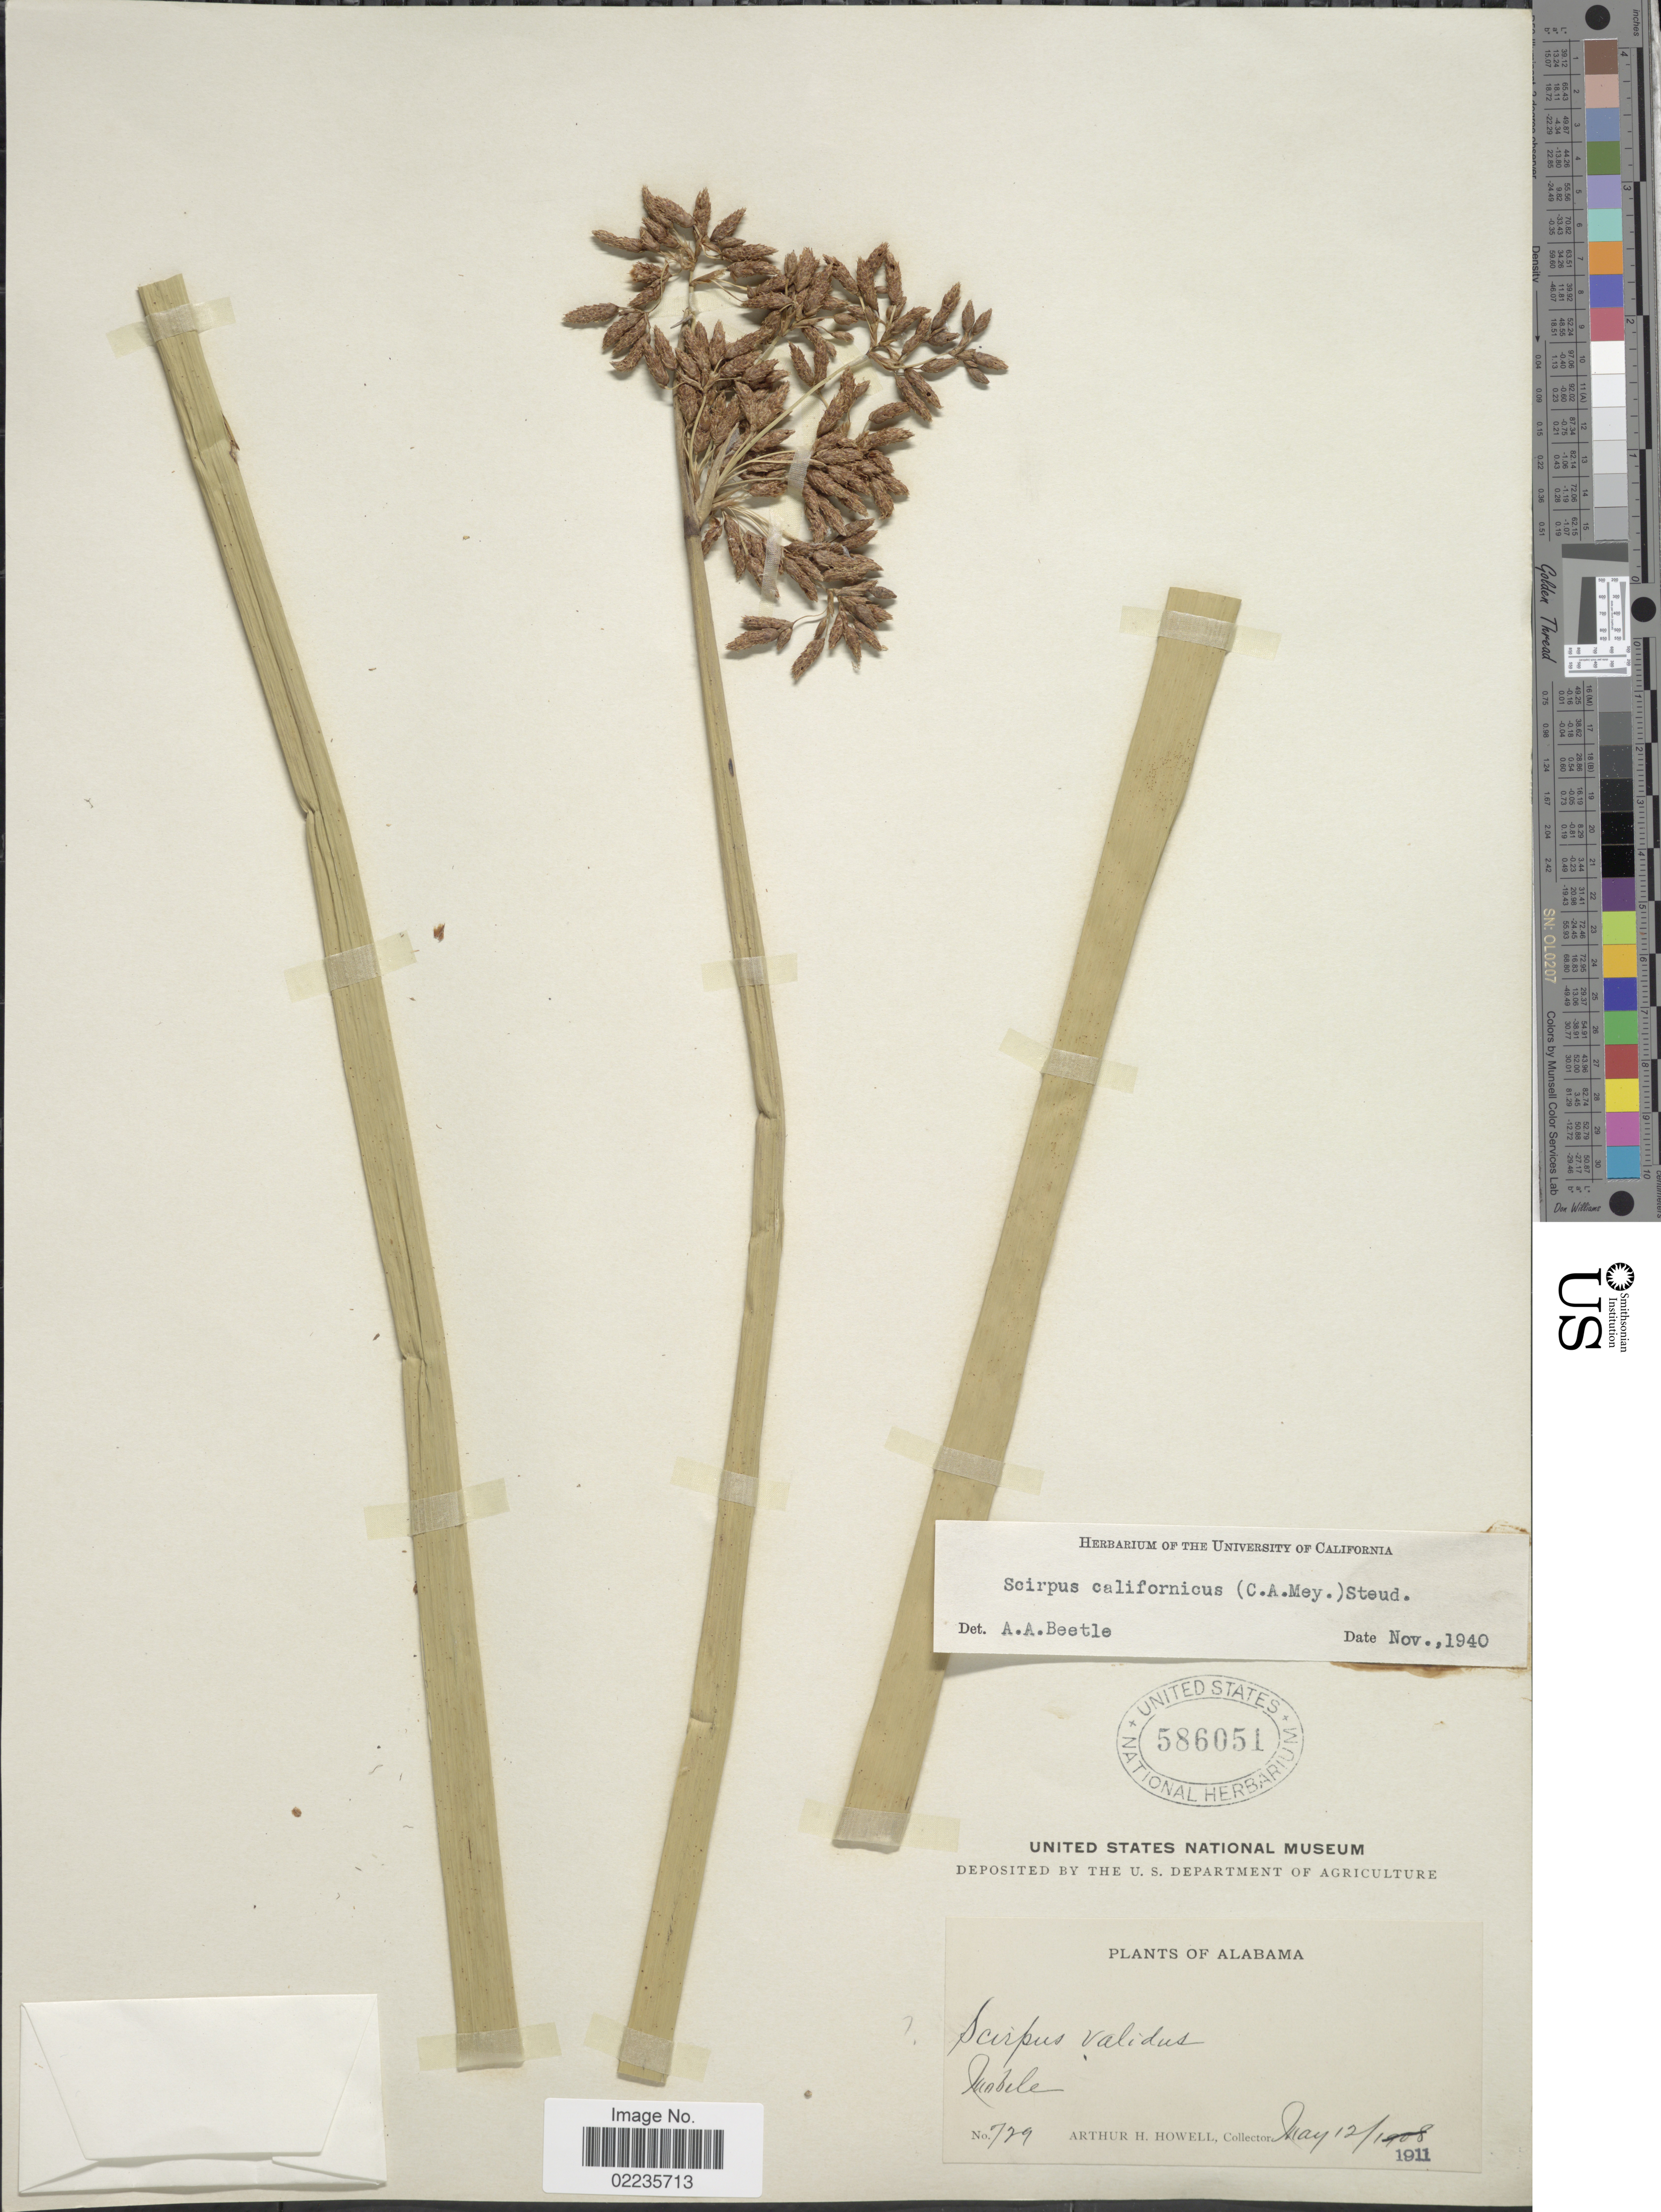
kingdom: Plantae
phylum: Tracheophyta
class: Liliopsida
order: Poales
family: Cyperaceae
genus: Schoenoplectus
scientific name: Schoenoplectus californicus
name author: (C.A. Mey.) Soják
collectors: A. H. Howell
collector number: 729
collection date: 1911-05-12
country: United States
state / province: Alabama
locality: Mobile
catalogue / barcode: US 586051